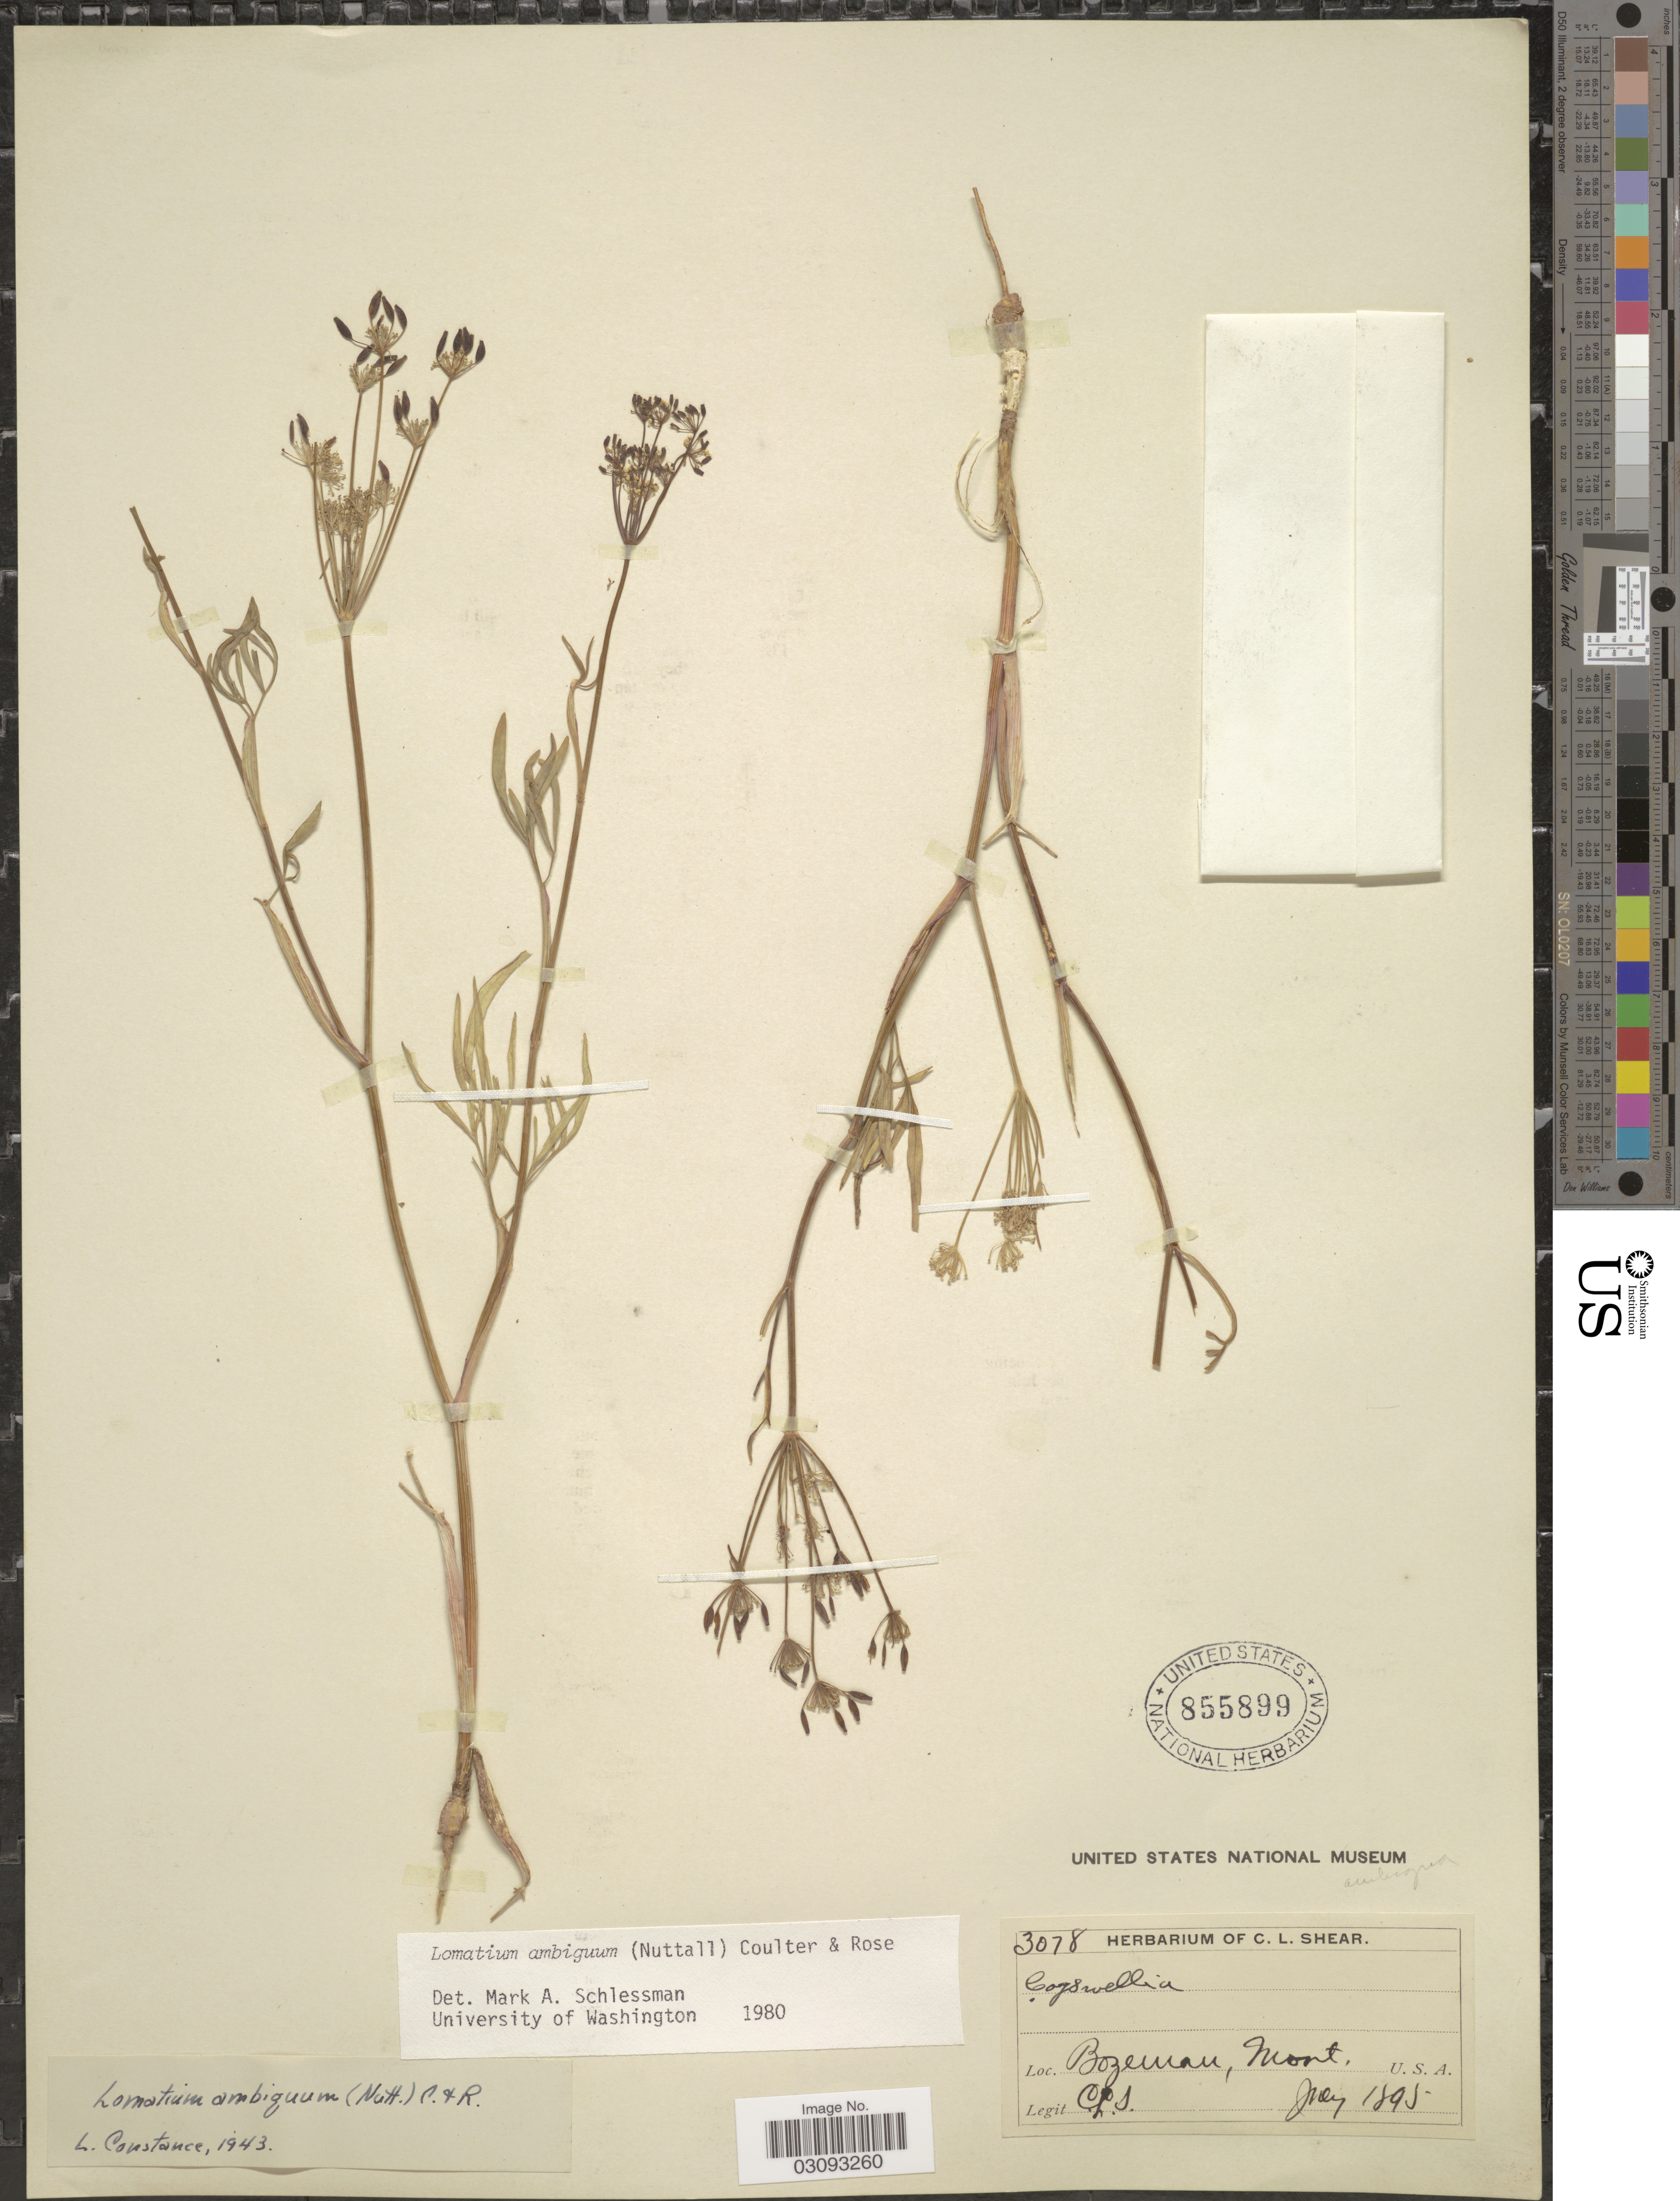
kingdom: Plantae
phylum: Tracheophyta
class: Magnoliopsida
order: Apiales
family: Apiaceae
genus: Lomatium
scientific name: Lomatium ambiguum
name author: (Nutt.) Coult. & Rose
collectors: C. L. Shear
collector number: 3078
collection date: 1895-07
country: United States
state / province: Montana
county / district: Gallatin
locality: Bozeman.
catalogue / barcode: US 855899